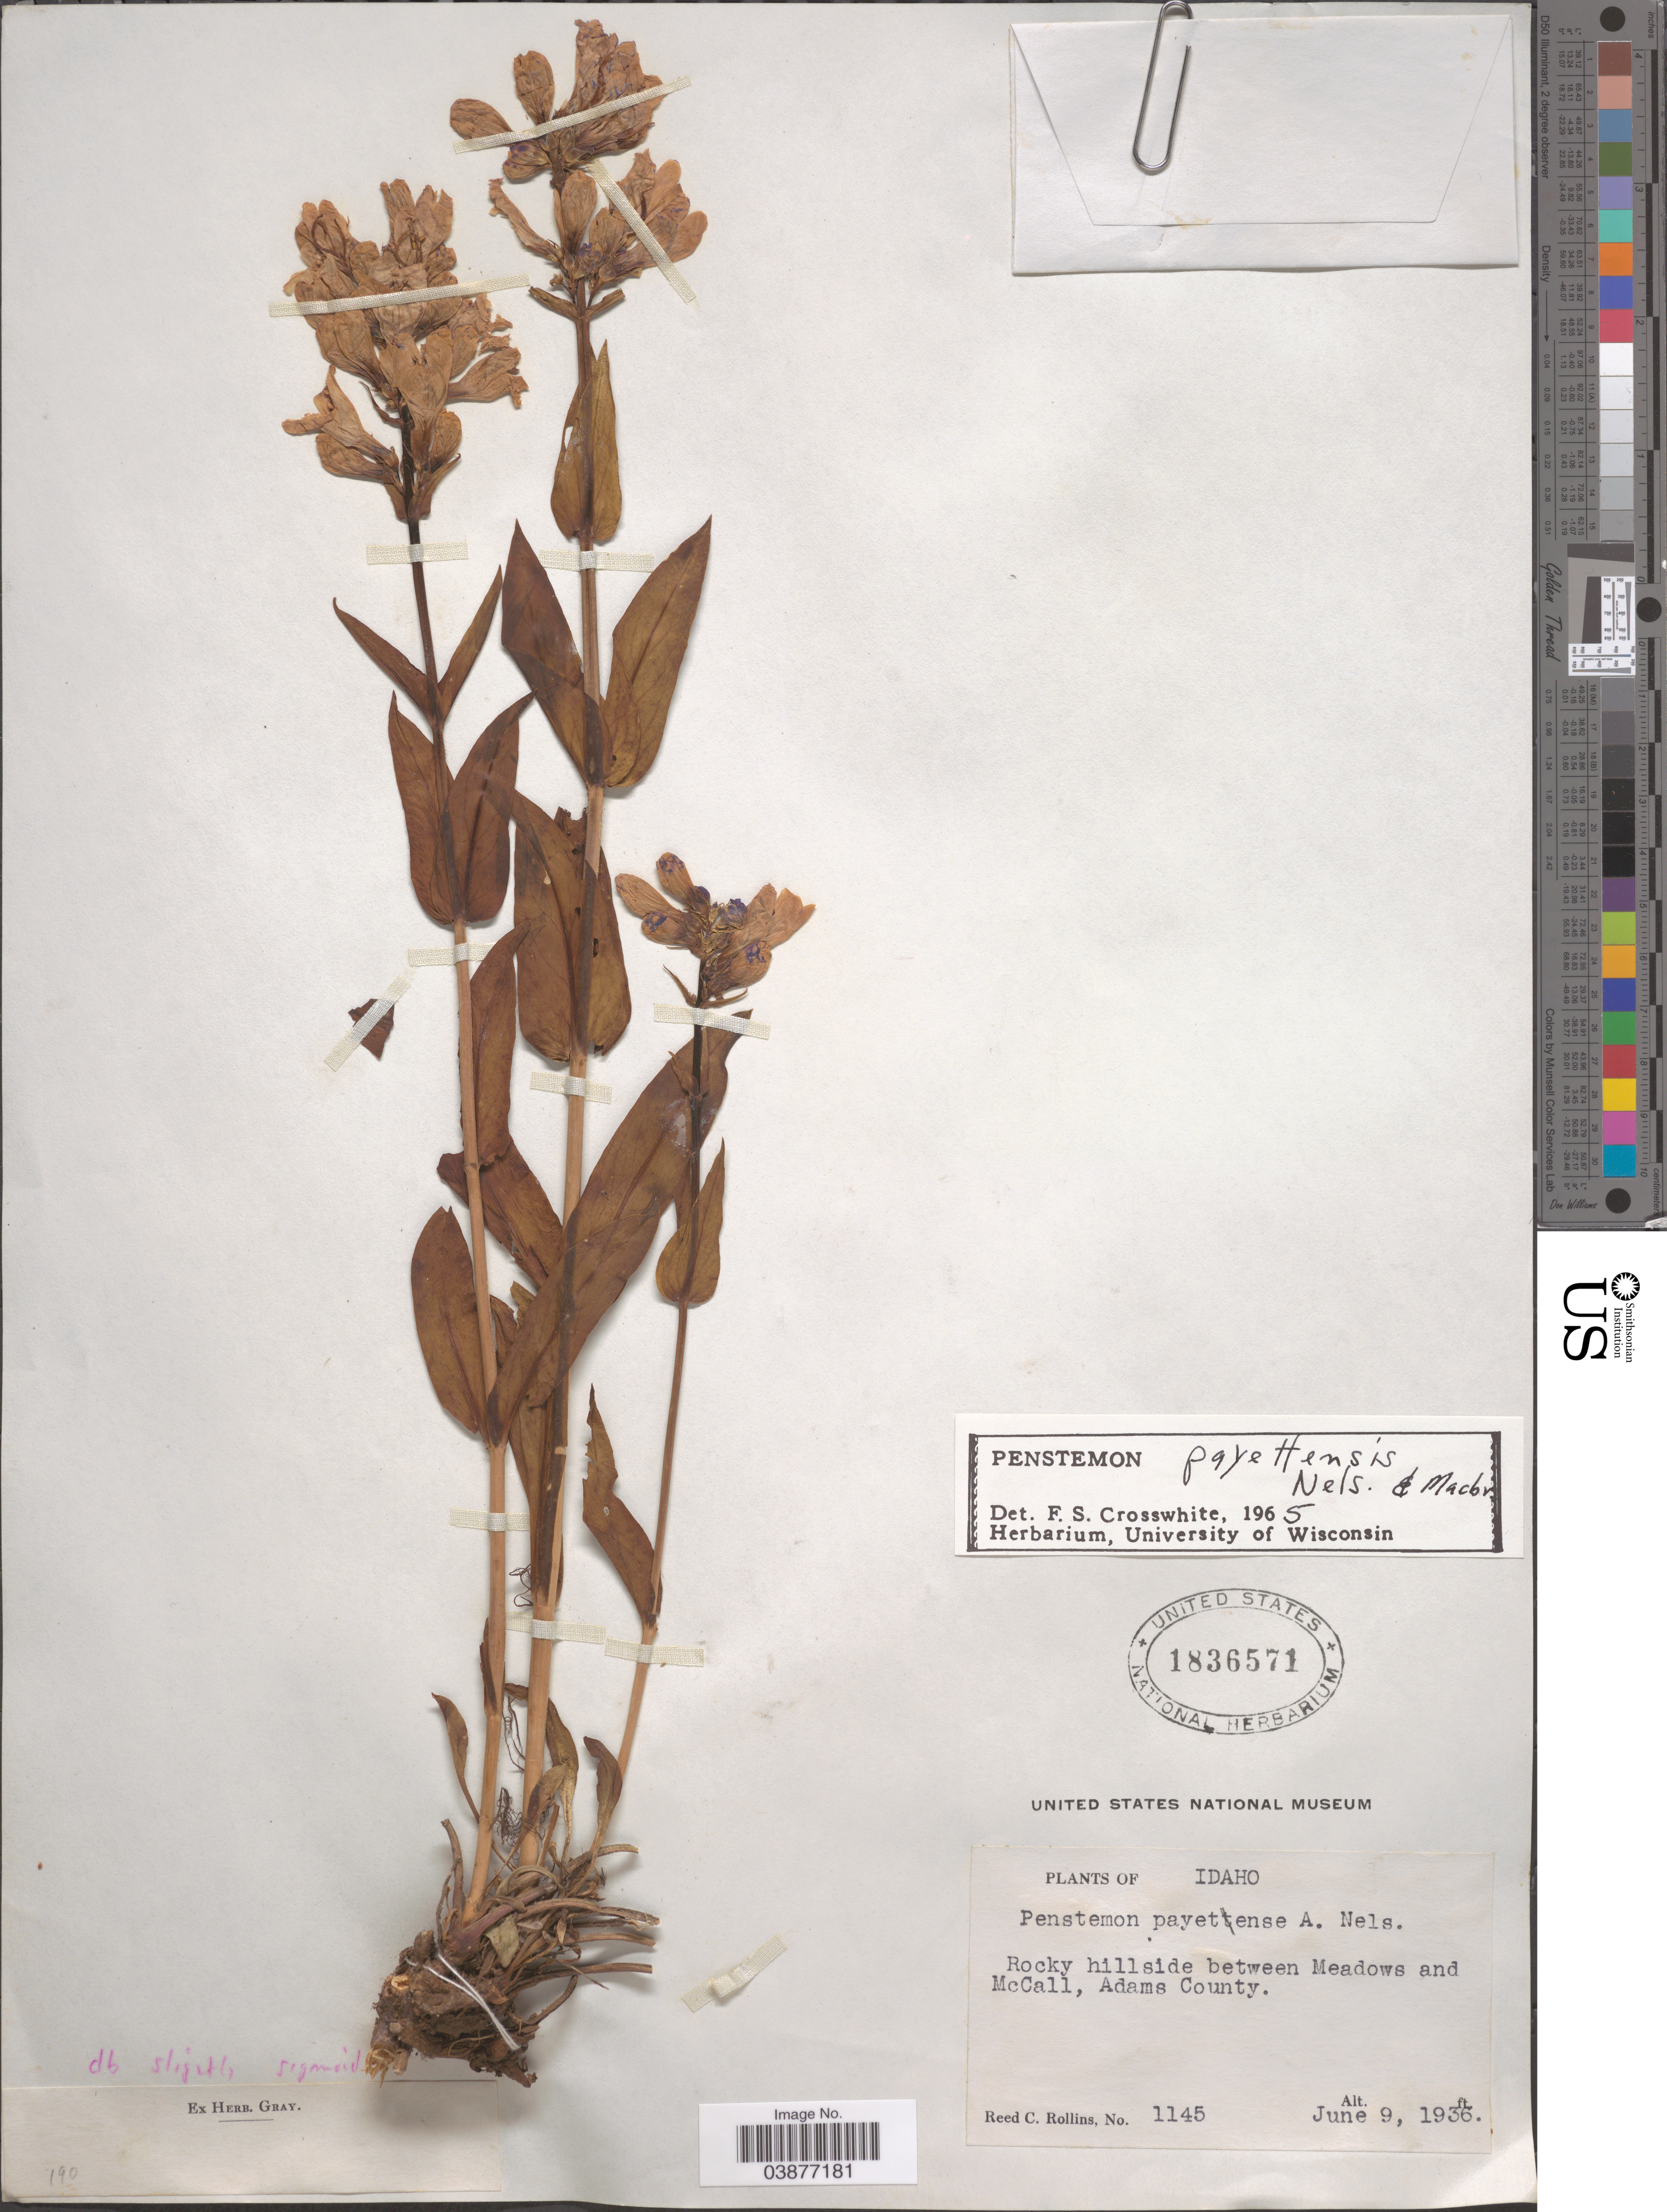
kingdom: Plantae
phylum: Tracheophyta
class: Magnoliopsida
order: Lamiales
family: Plantaginaceae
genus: Penstemon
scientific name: Penstemon payettensis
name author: J.F. Macbr. & A. Nelson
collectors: R. C. Rollins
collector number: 1145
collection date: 1936-06-09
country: United States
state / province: Idaho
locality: Rocky hillside between Meadows and McCall, Adams County.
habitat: rocky hillside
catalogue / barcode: US 1836571